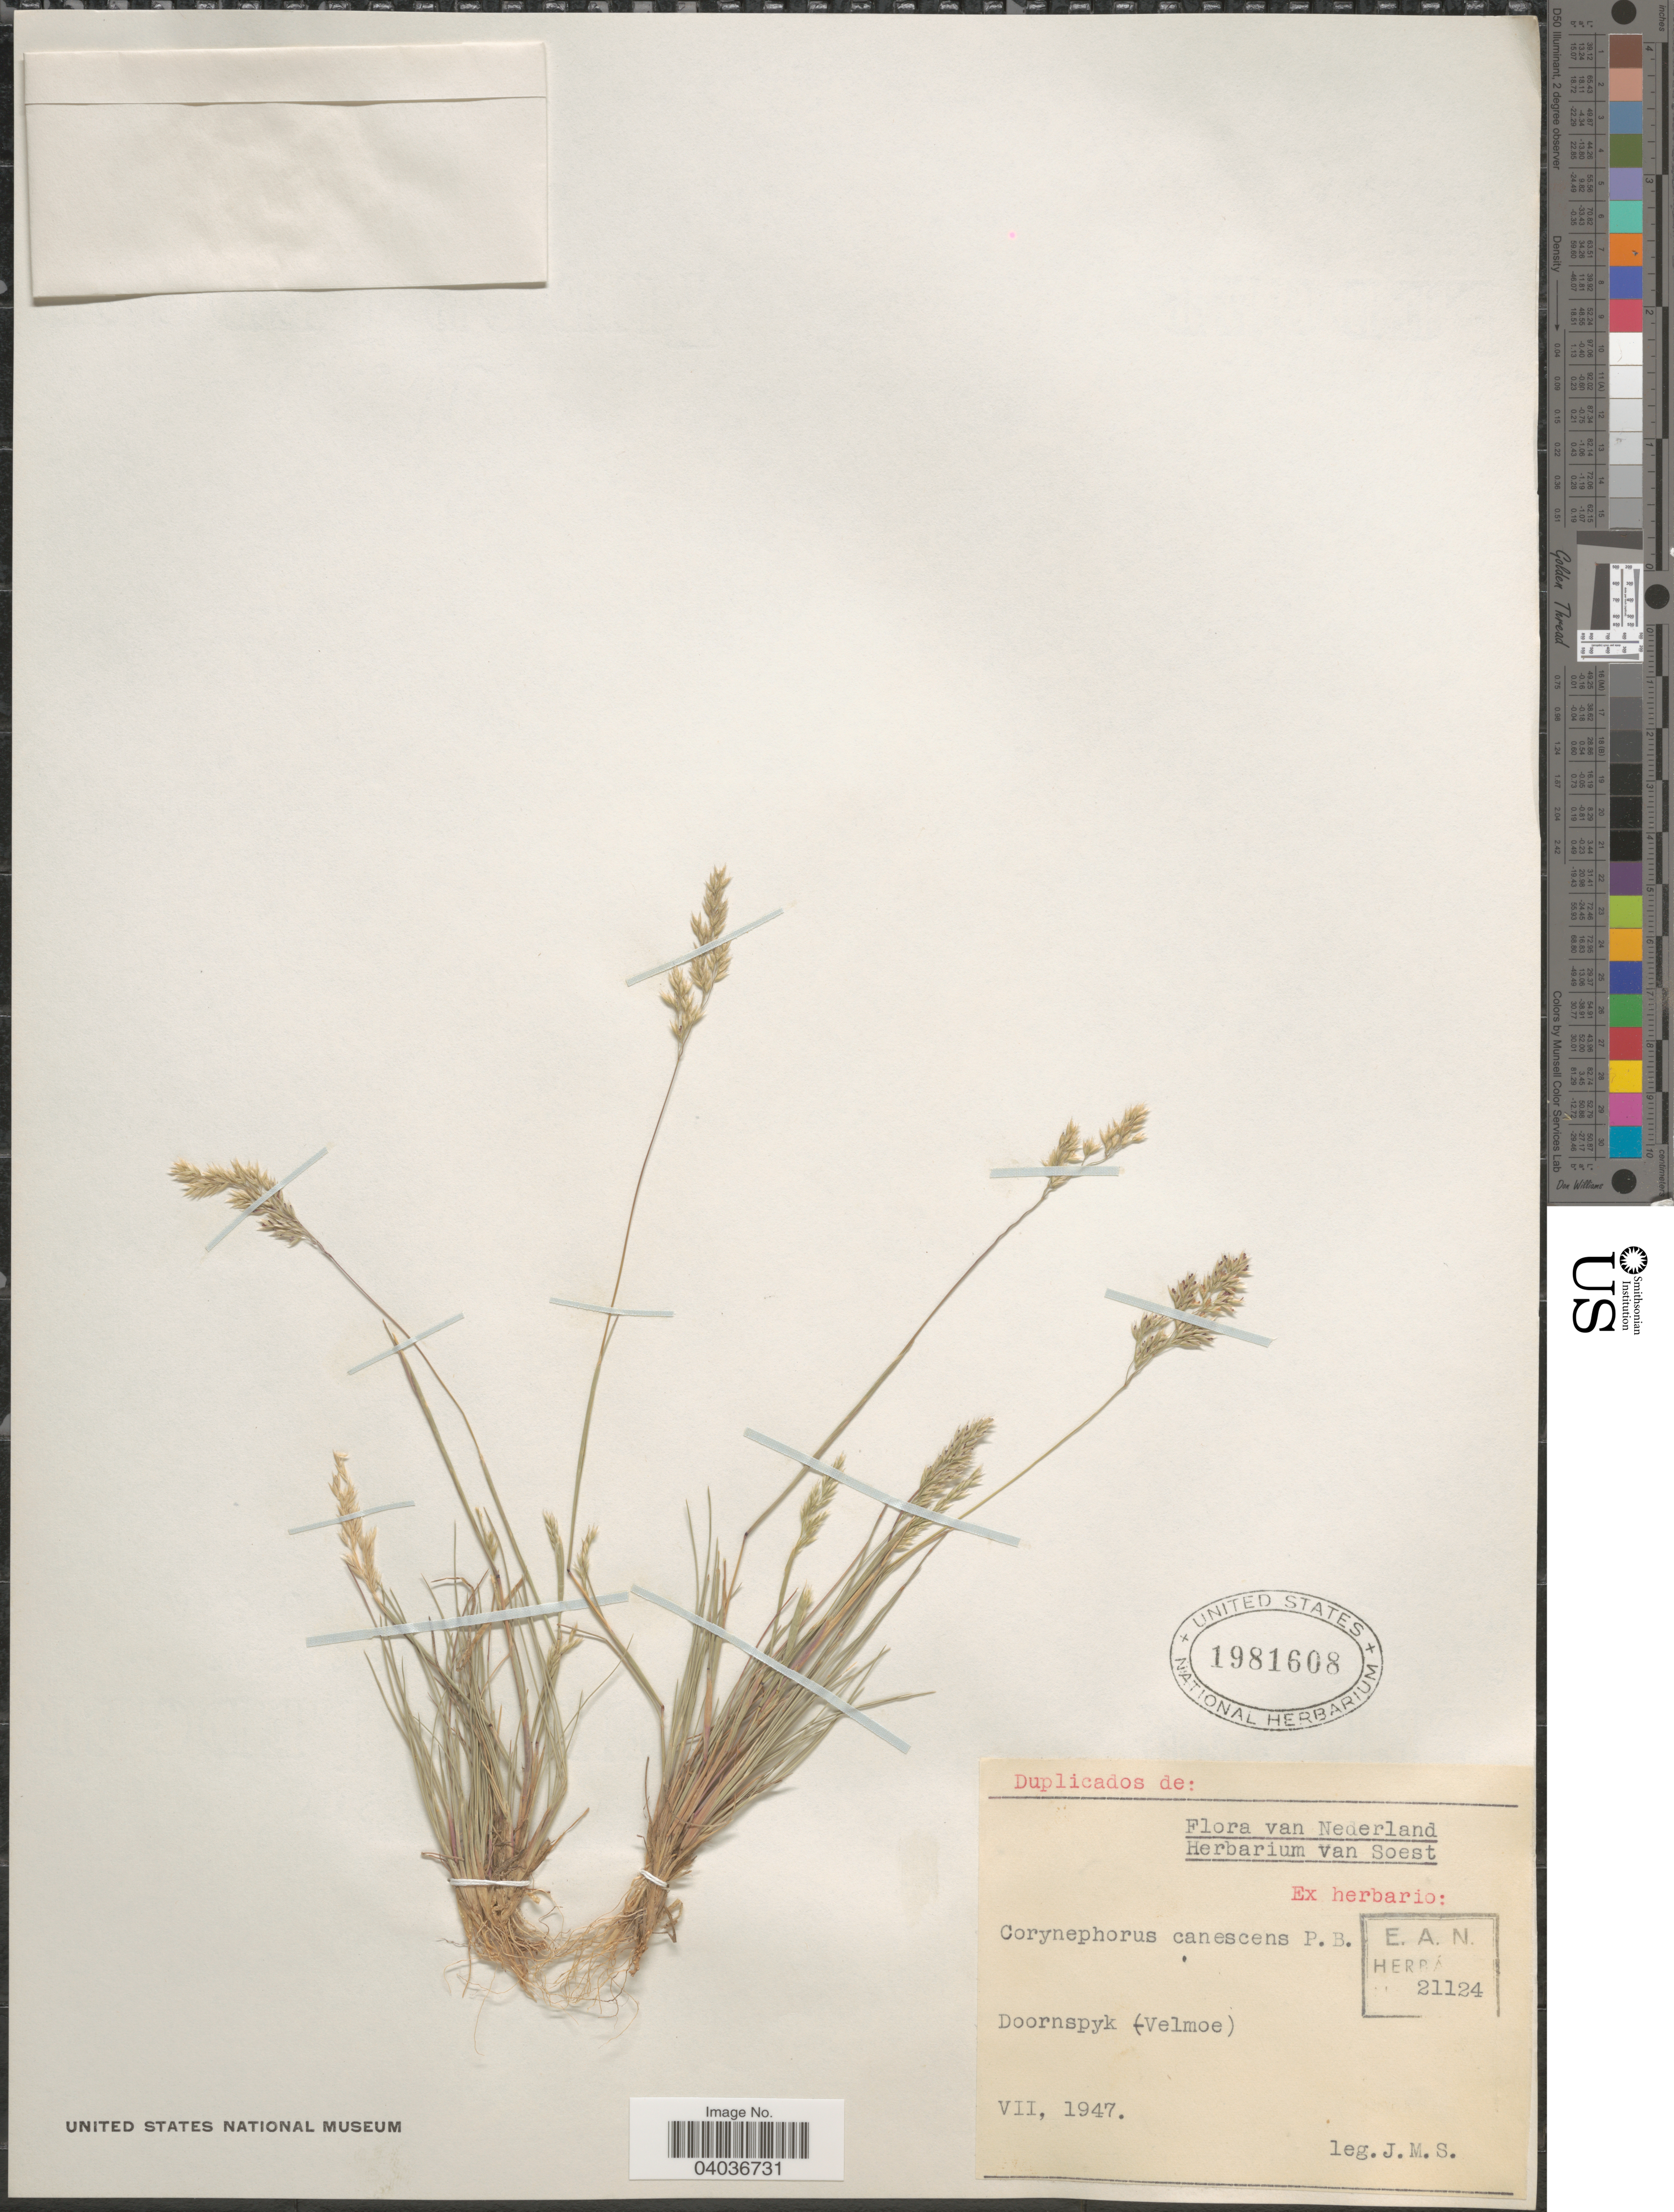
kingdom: Plantae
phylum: Tracheophyta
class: Liliopsida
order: Poales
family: Poaceae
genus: Corynephorus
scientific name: Corynephorus canescens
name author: (L, MEL) P. Beauv.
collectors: J. Soest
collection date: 1947-07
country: Netherlands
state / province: Gelderland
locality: Nederland. Doornspyk (Velmoe).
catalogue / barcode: US 1981608